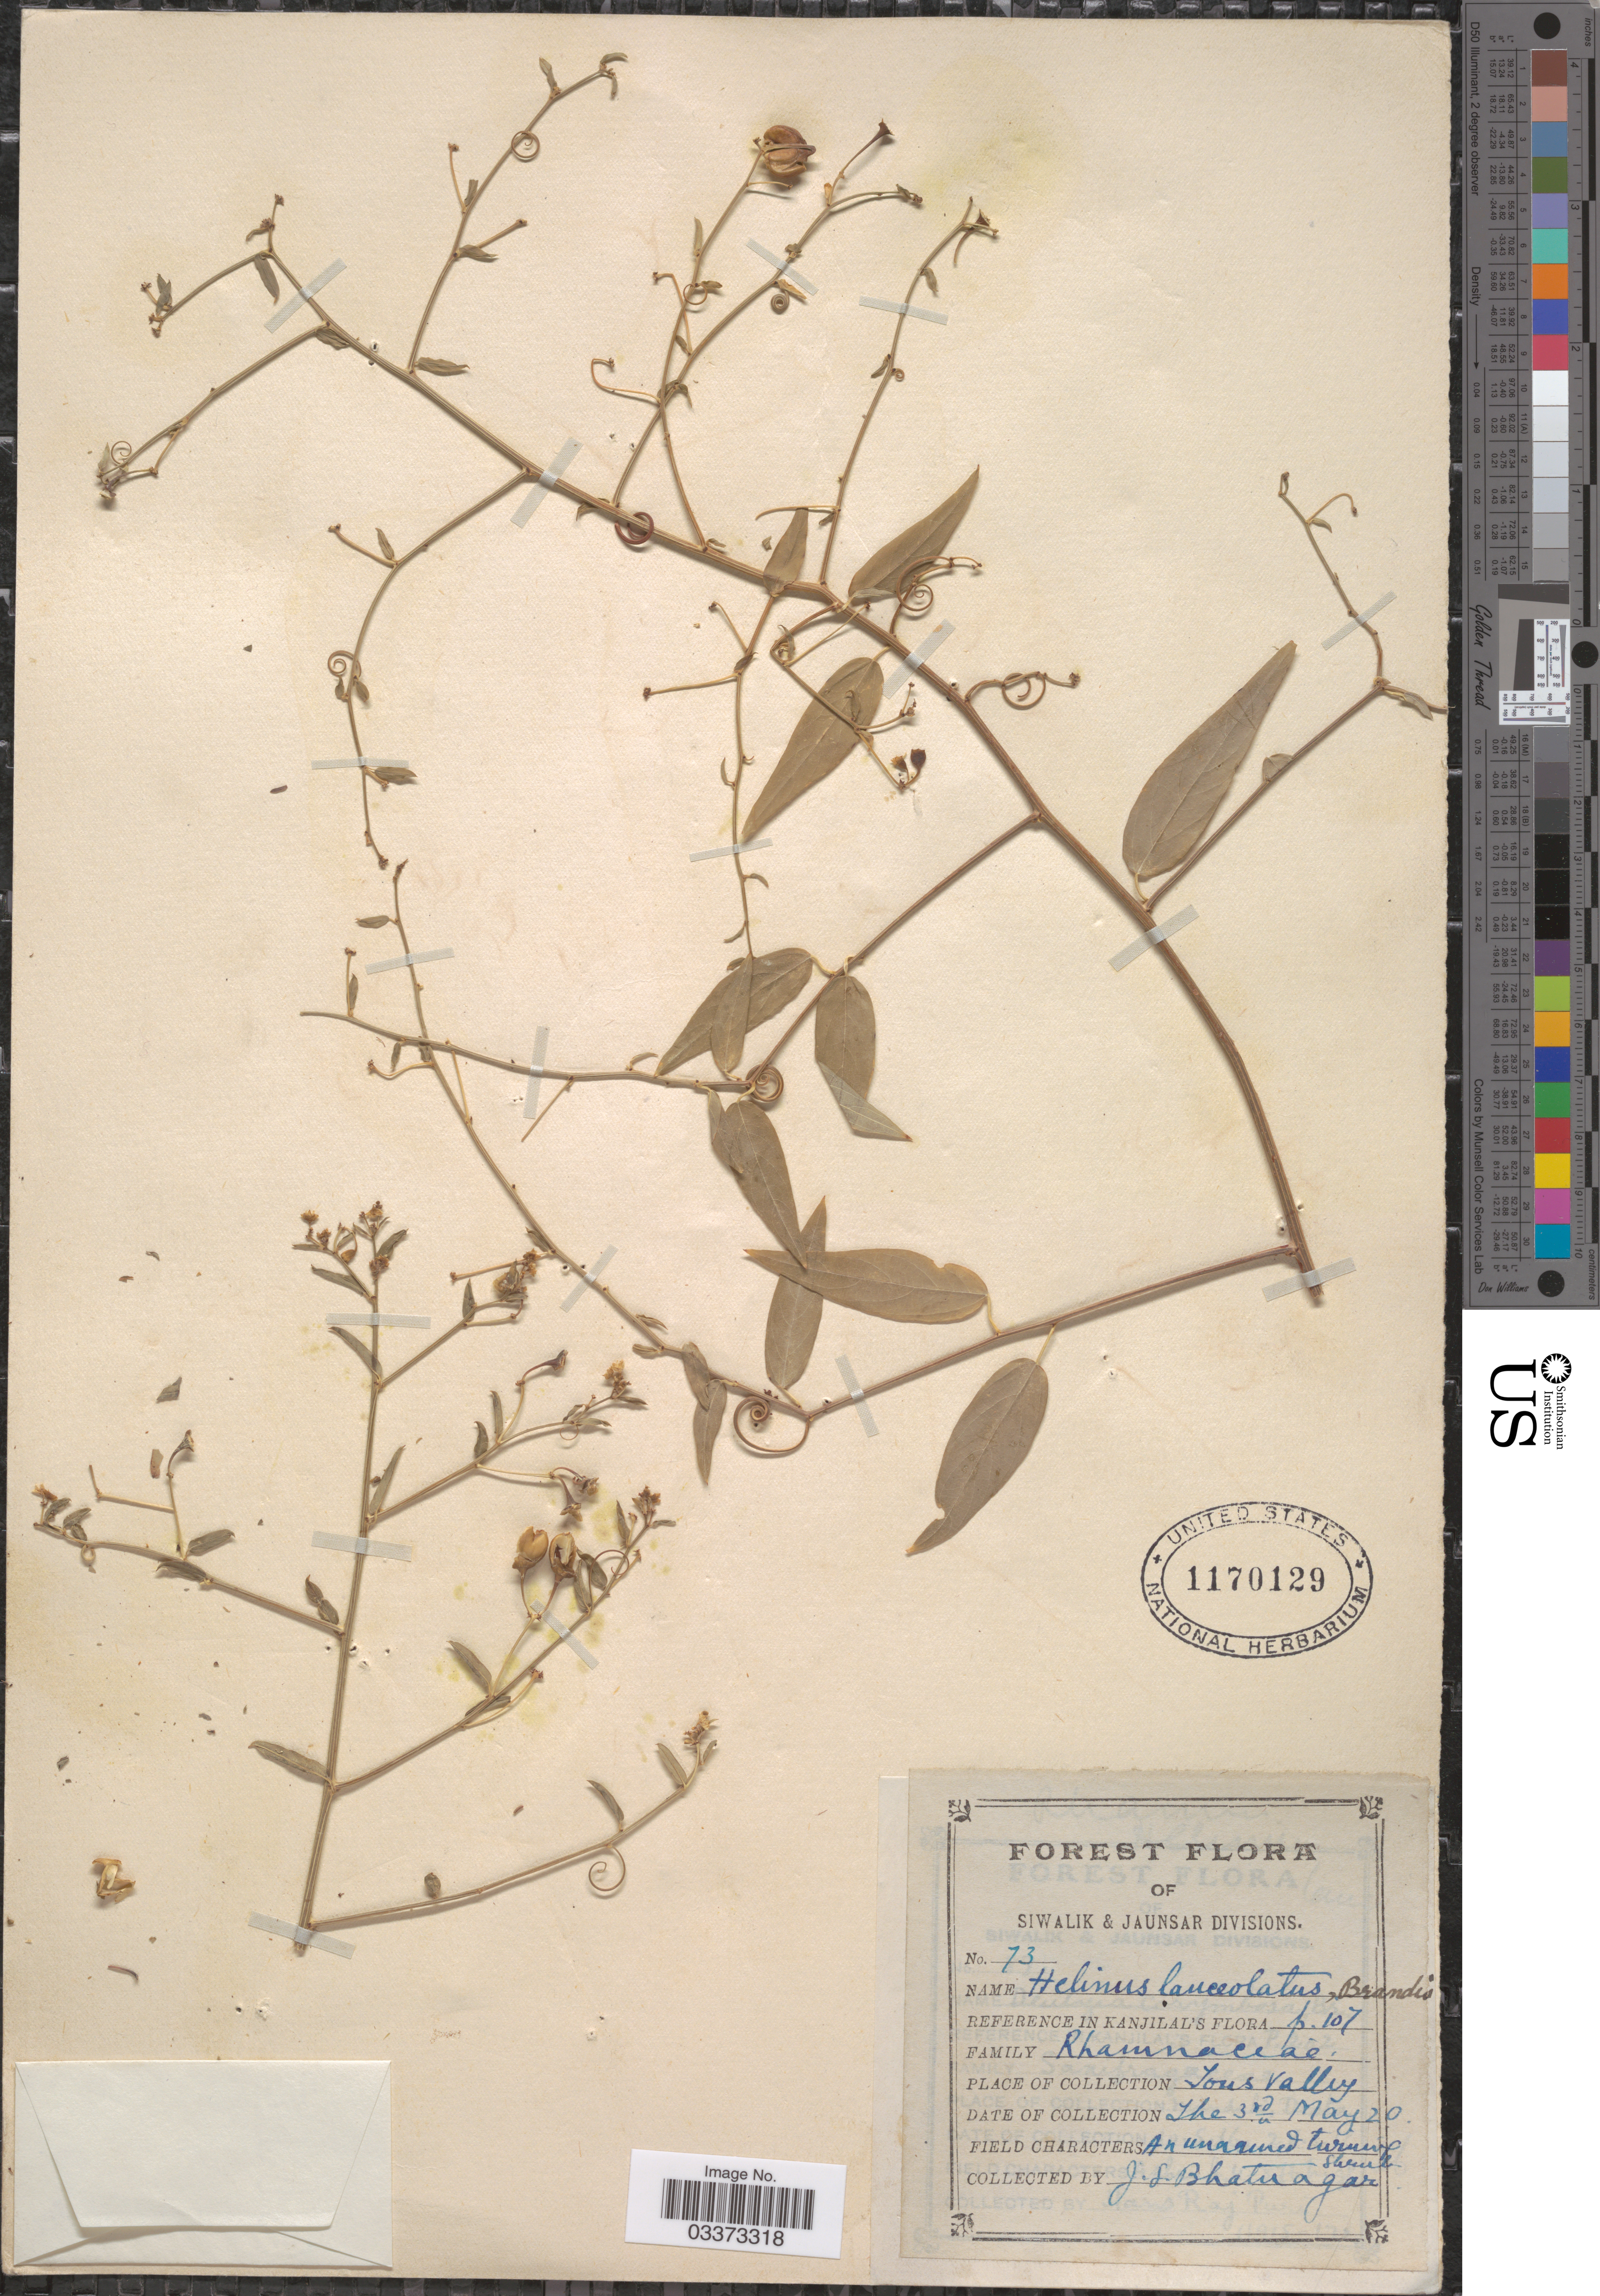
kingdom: Plantae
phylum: Tracheophyta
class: Magnoliopsida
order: Rosales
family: Rhamnaceae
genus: Helinus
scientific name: Helinus lanceolatus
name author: (Wall.) Brandis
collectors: J. Bhatauagar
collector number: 73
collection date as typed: Transcribed d/m/y: 3/5/20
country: India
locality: Siwalik & Jaunsar Divisions. Tous [interpreted] Valley.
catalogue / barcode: US 1170129